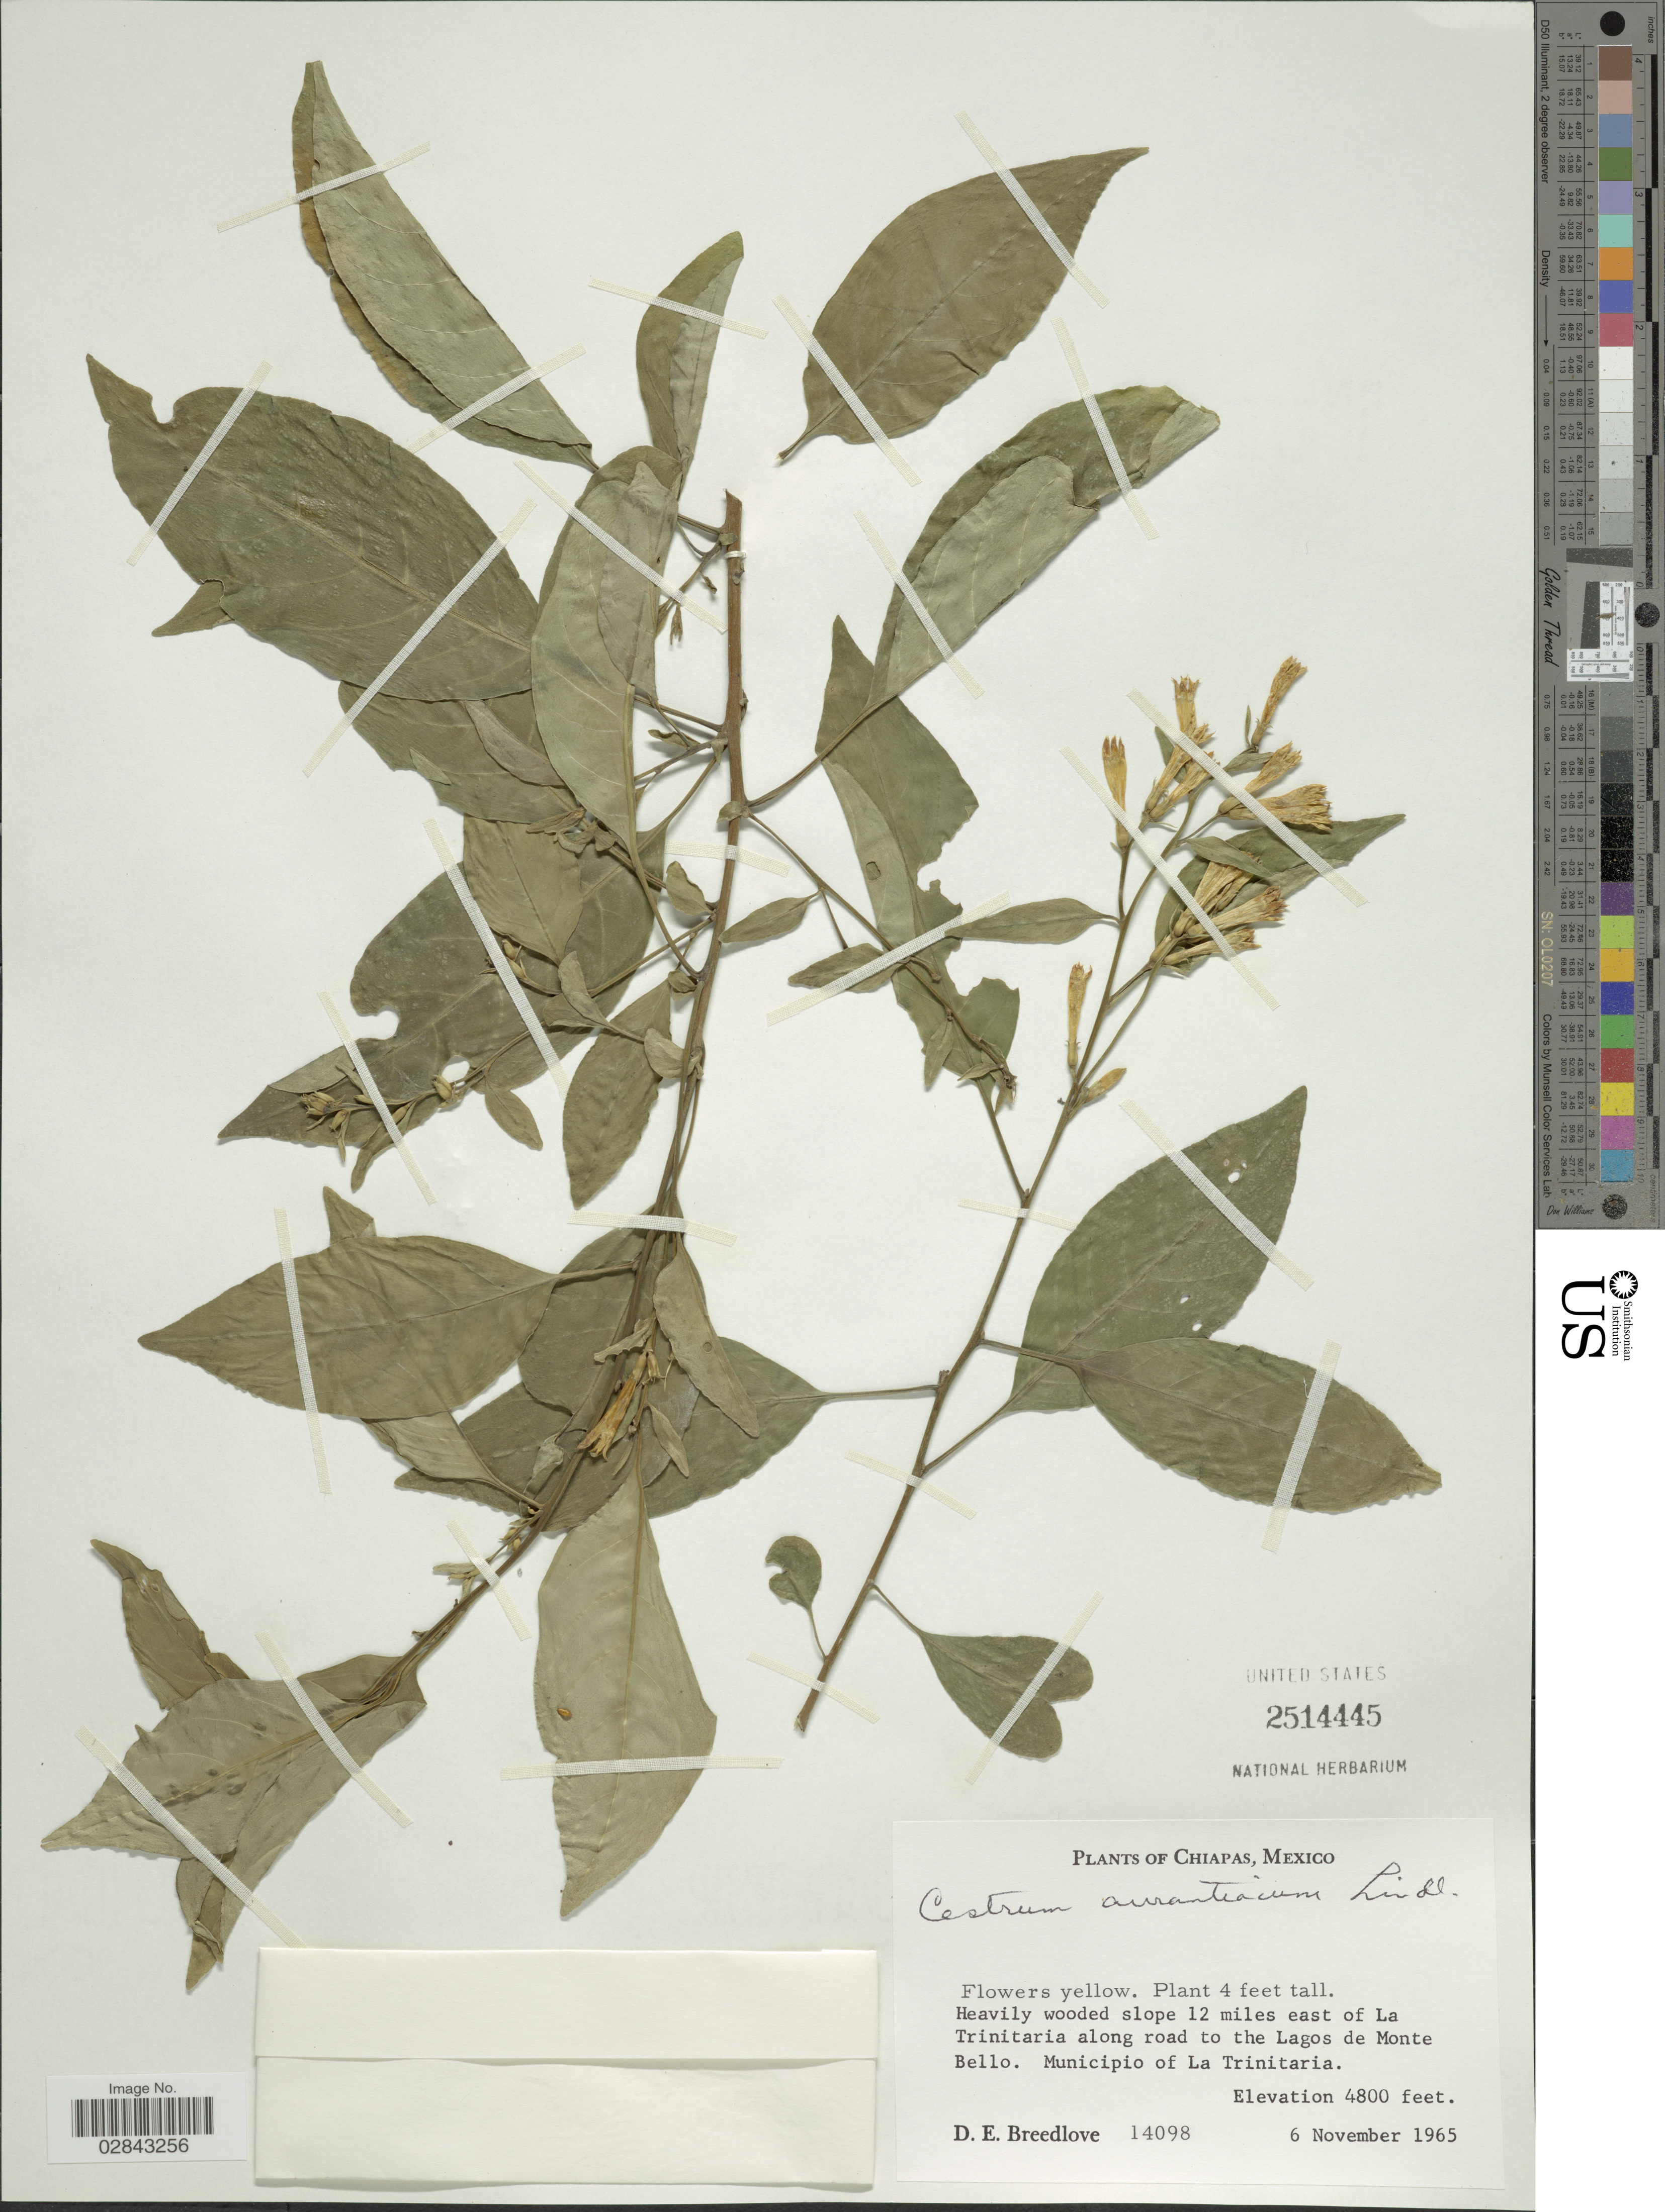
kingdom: Plantae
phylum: Tracheophyta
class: Magnoliopsida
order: Solanales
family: Solanaceae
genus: Cestrum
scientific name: Cestrum aurantiacum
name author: Lindley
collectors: D. E. Breedlove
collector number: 14098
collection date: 1965-11-06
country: Mexico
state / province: Chiapas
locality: Heavily wooded slope 12 miles east of La Trinitaria along road to the Lagos de Monte Bello. Municipio of La Trinitaria.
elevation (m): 1463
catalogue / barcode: US 2514445